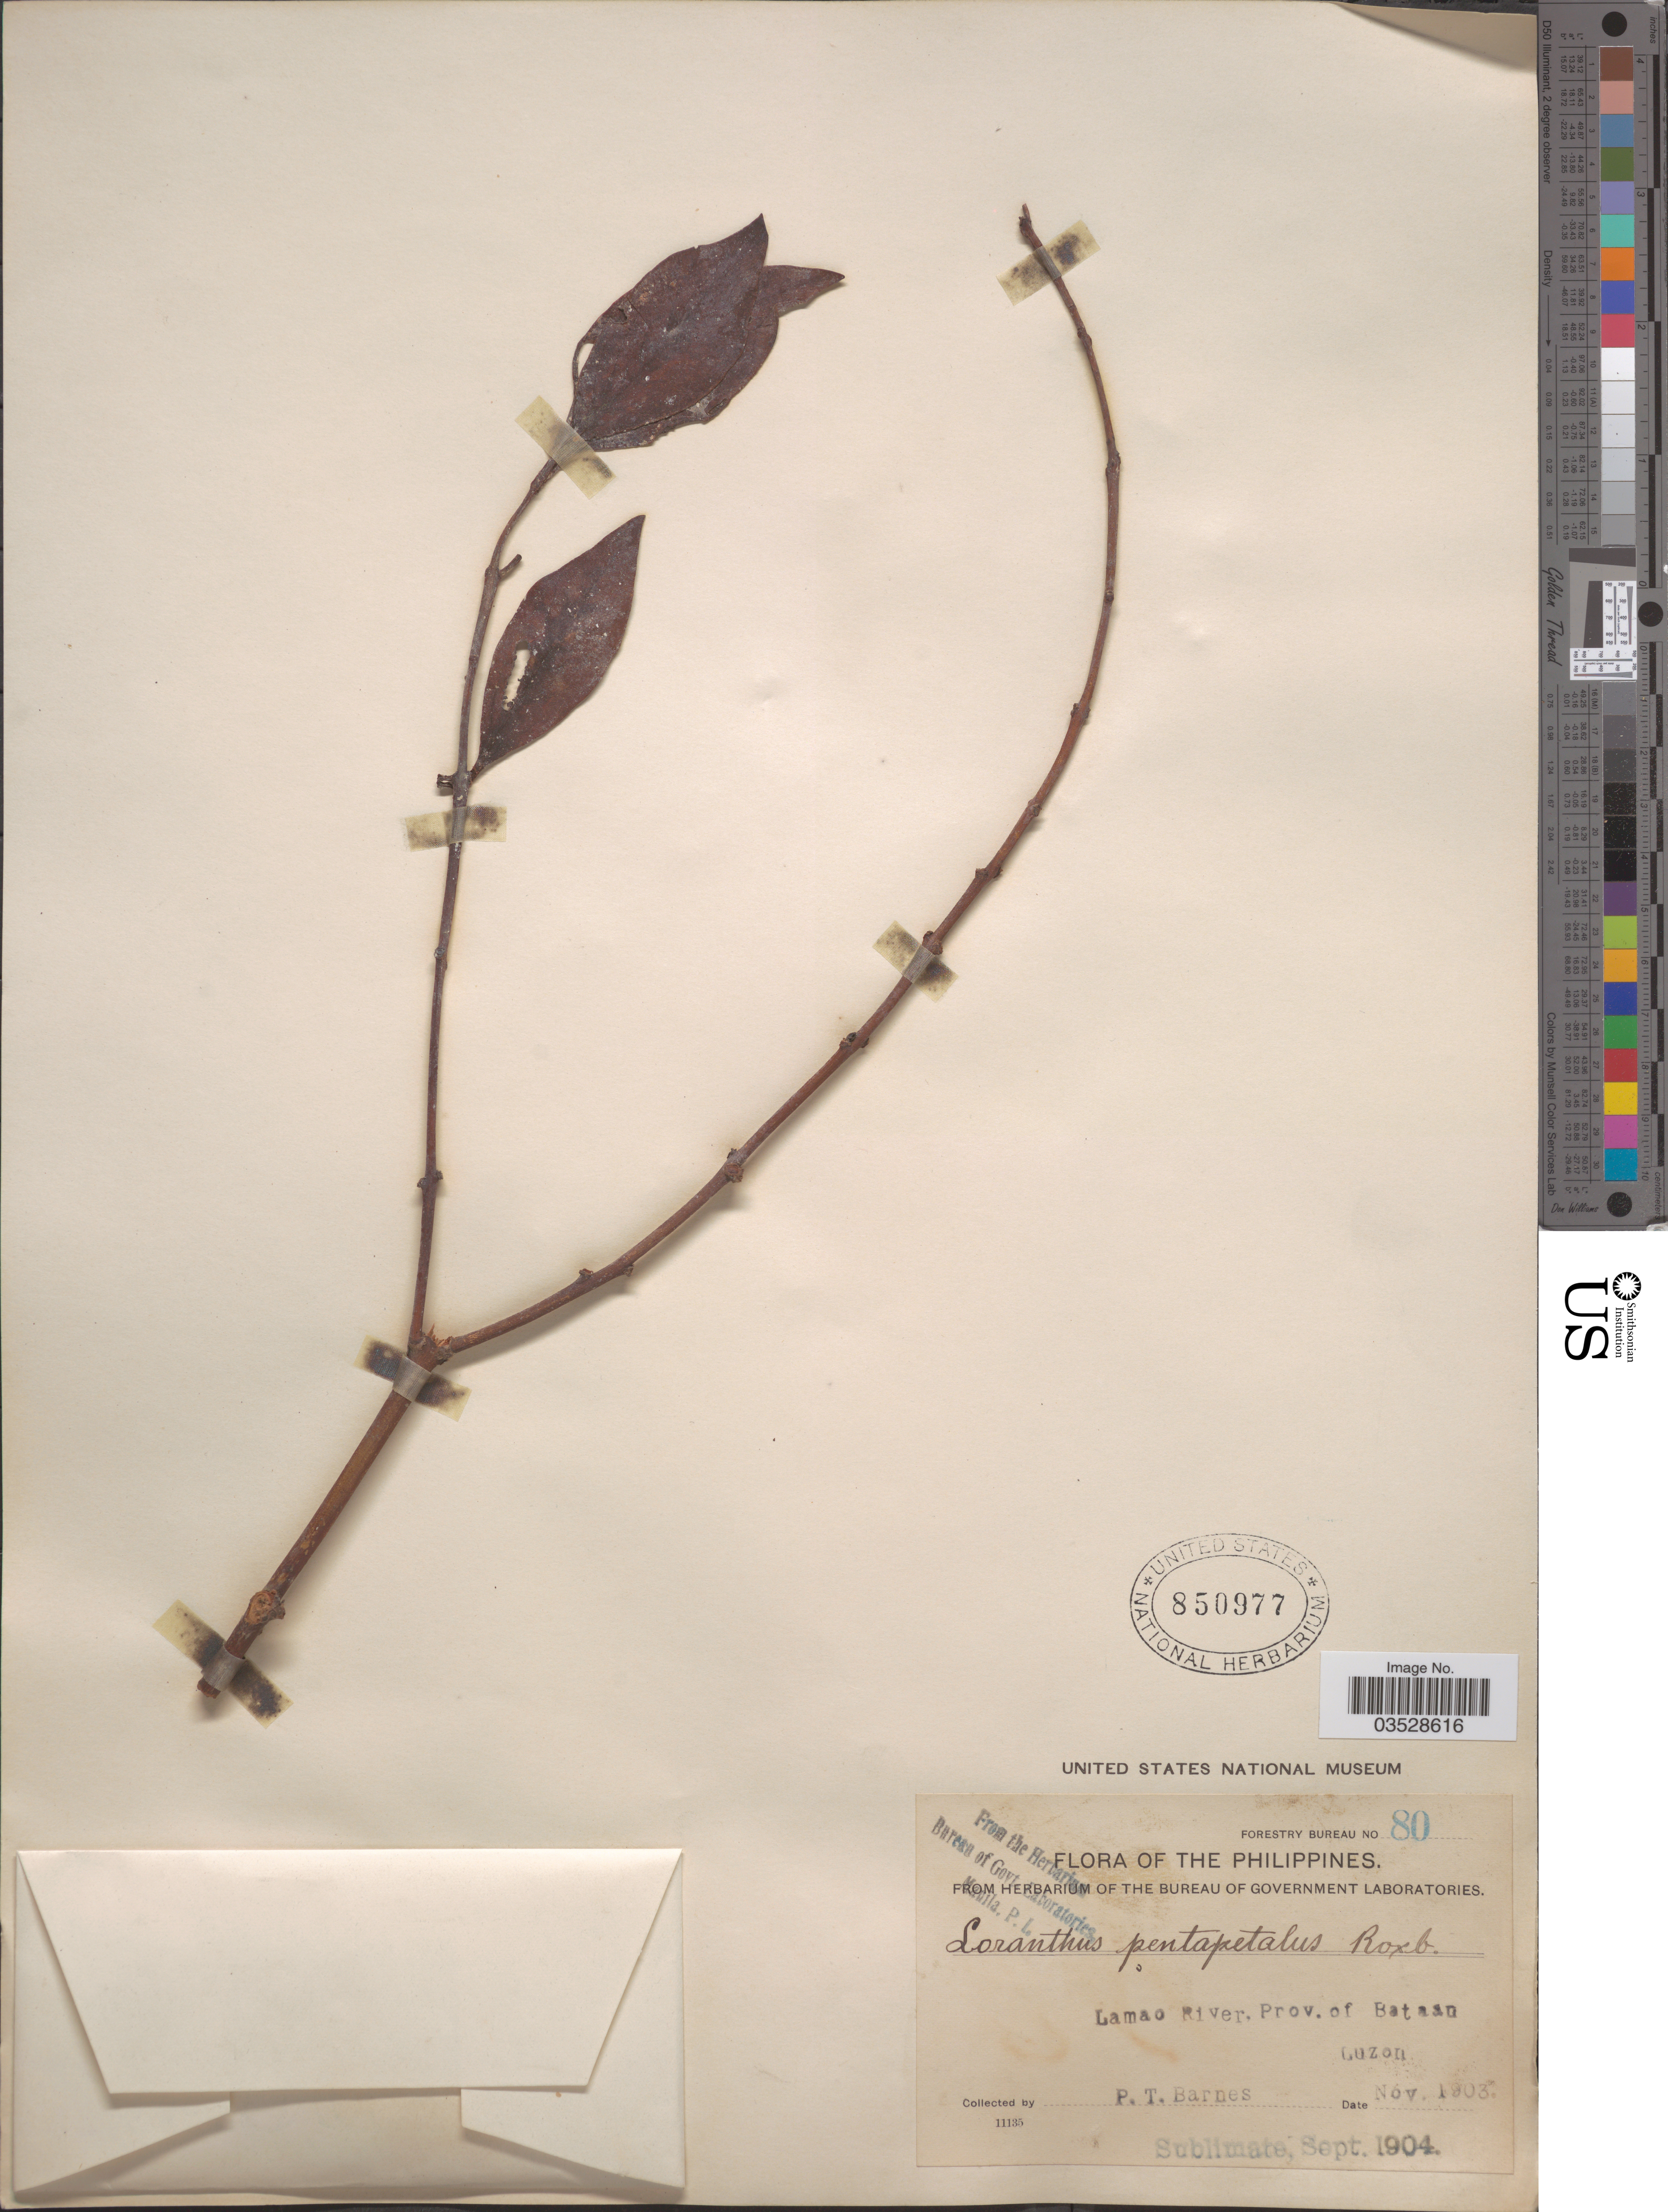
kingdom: Plantae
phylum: Tracheophyta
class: Magnoliopsida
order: Santalales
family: Loranthaceae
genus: Loranthus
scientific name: Loranthus pentapetalus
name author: Roxb.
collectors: P. Barnes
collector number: Forestry Bureau 80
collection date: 1903-11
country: Philippines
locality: Lamao River. Prov. of Bataan. Luzon.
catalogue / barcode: US 850977